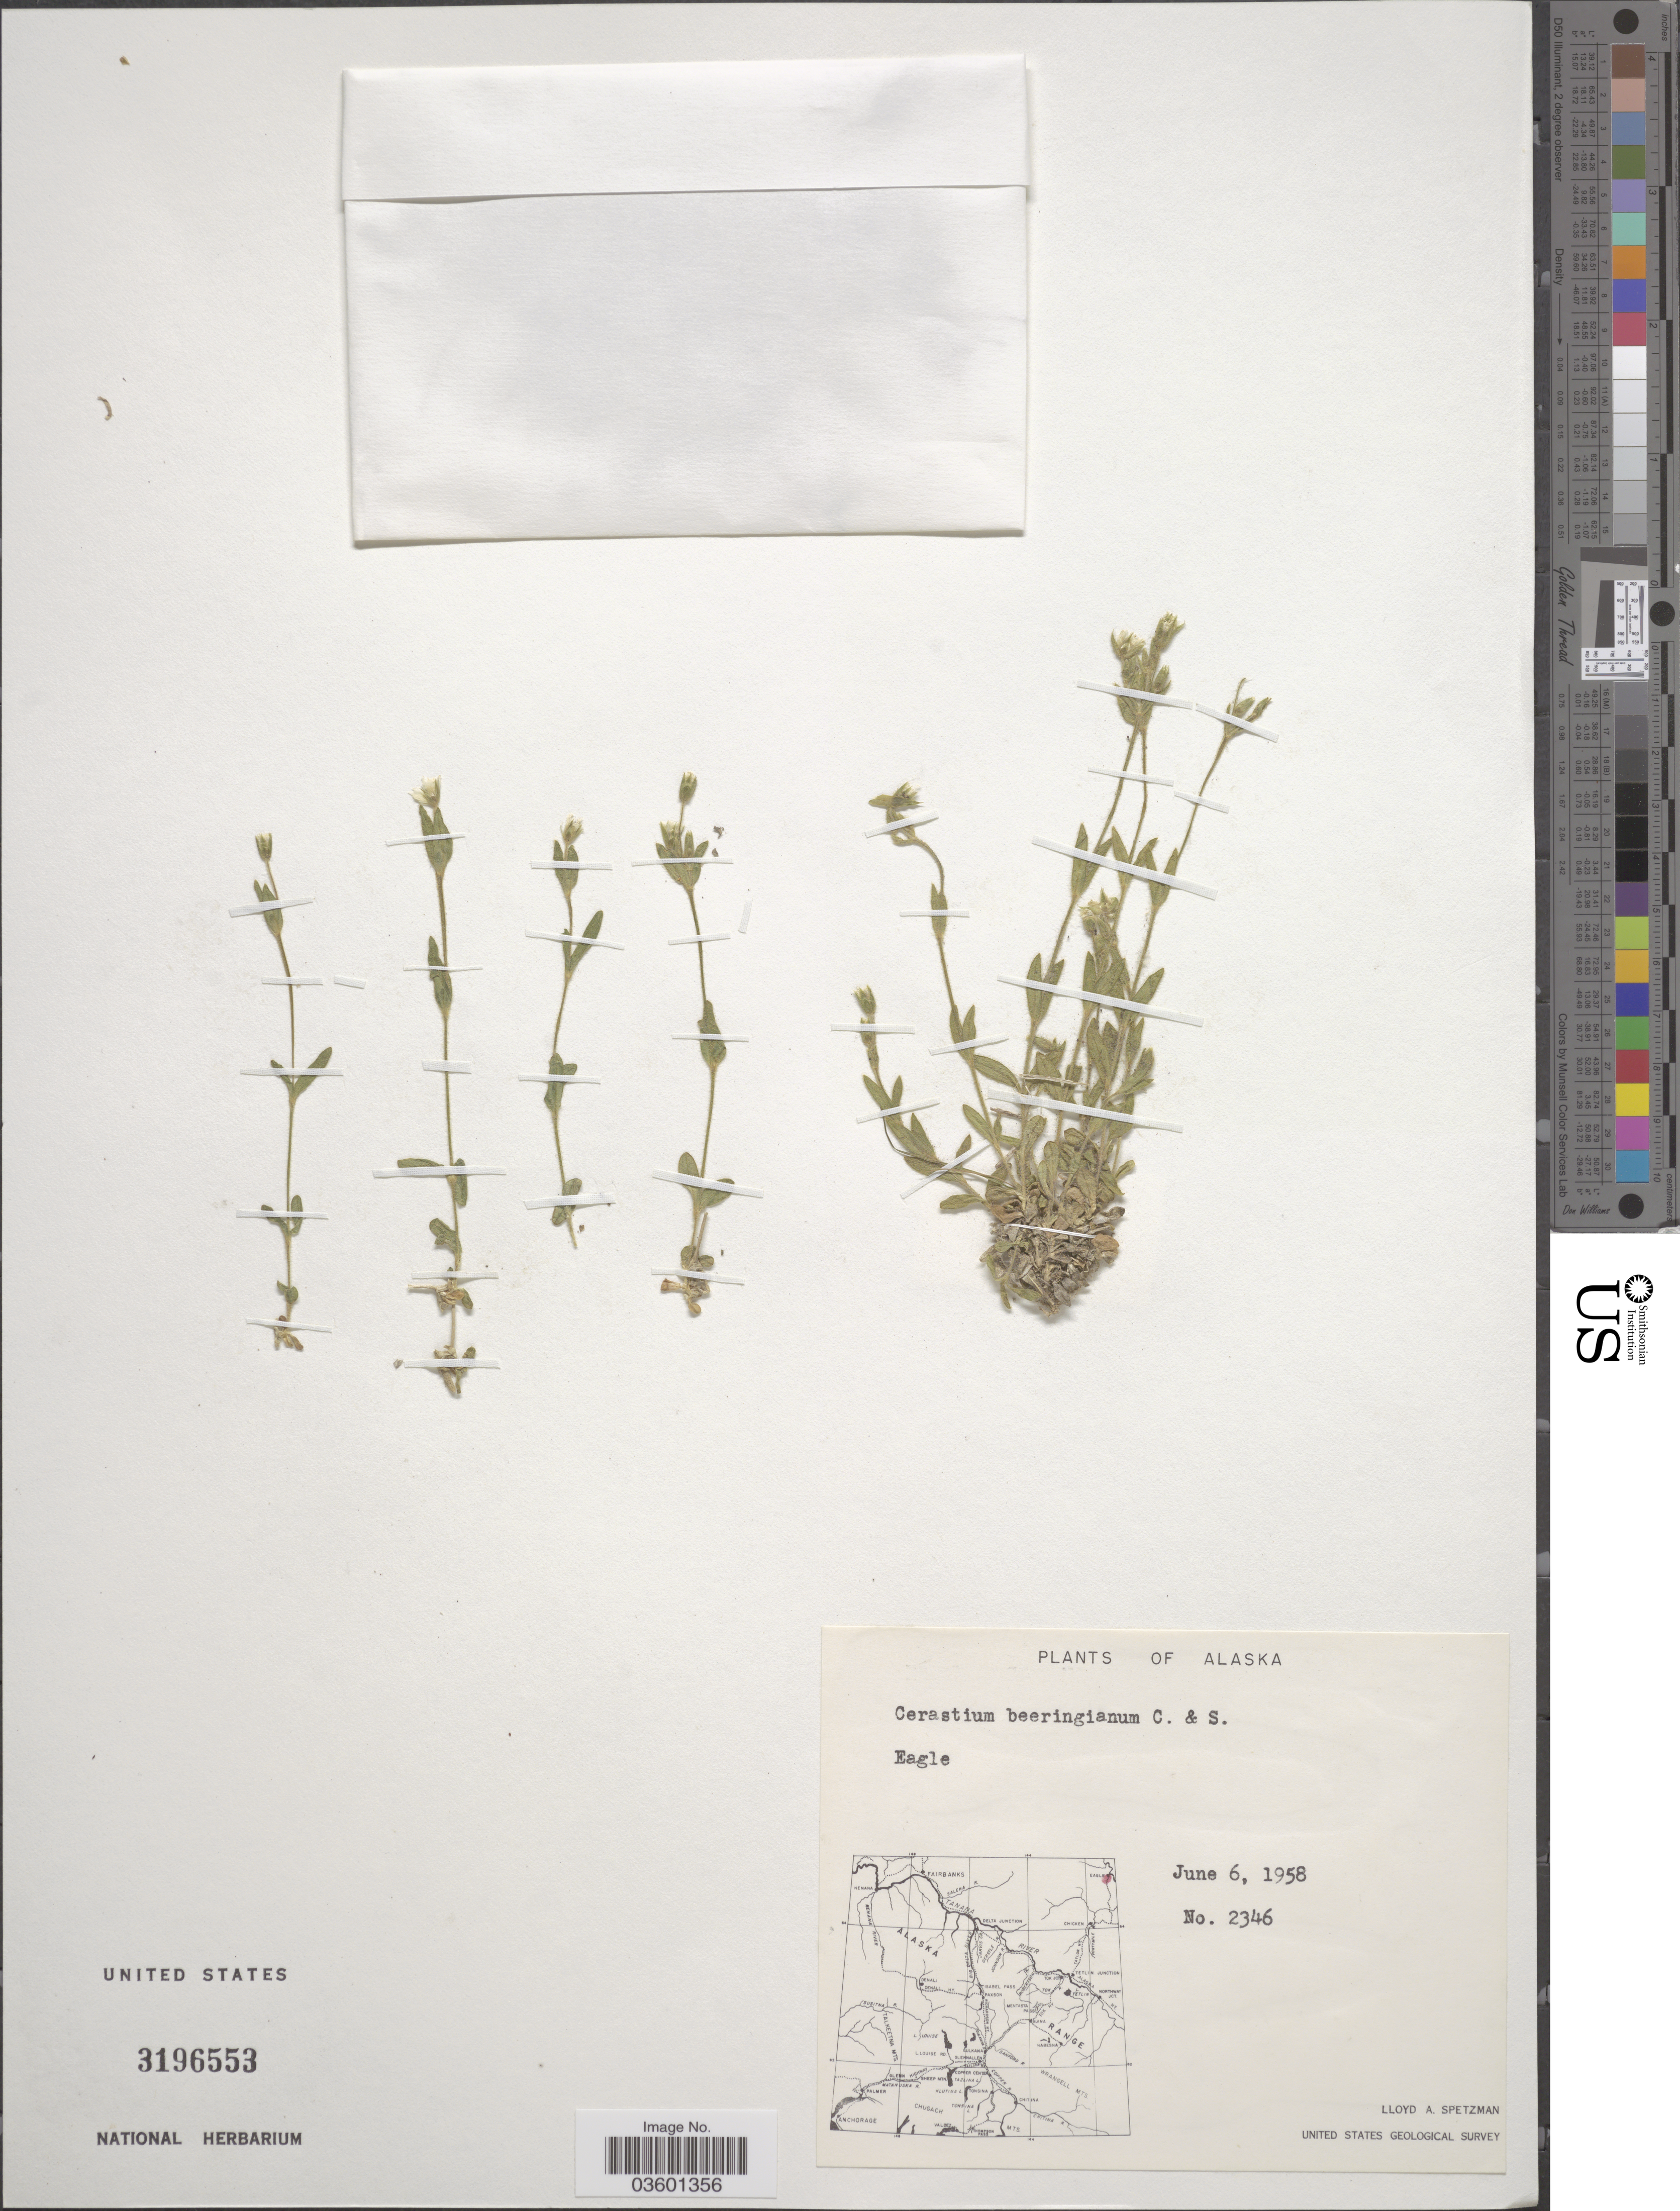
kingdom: Plantae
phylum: Tracheophyta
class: Magnoliopsida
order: Caryophyllales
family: Caryophyllaceae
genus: Cerastium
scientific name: Cerastium beeringianum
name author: Cham. & Schltdl.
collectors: L. Spetzman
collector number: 2346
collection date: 1958-06-06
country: United States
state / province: Alaska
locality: Eagle.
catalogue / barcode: US 3196553